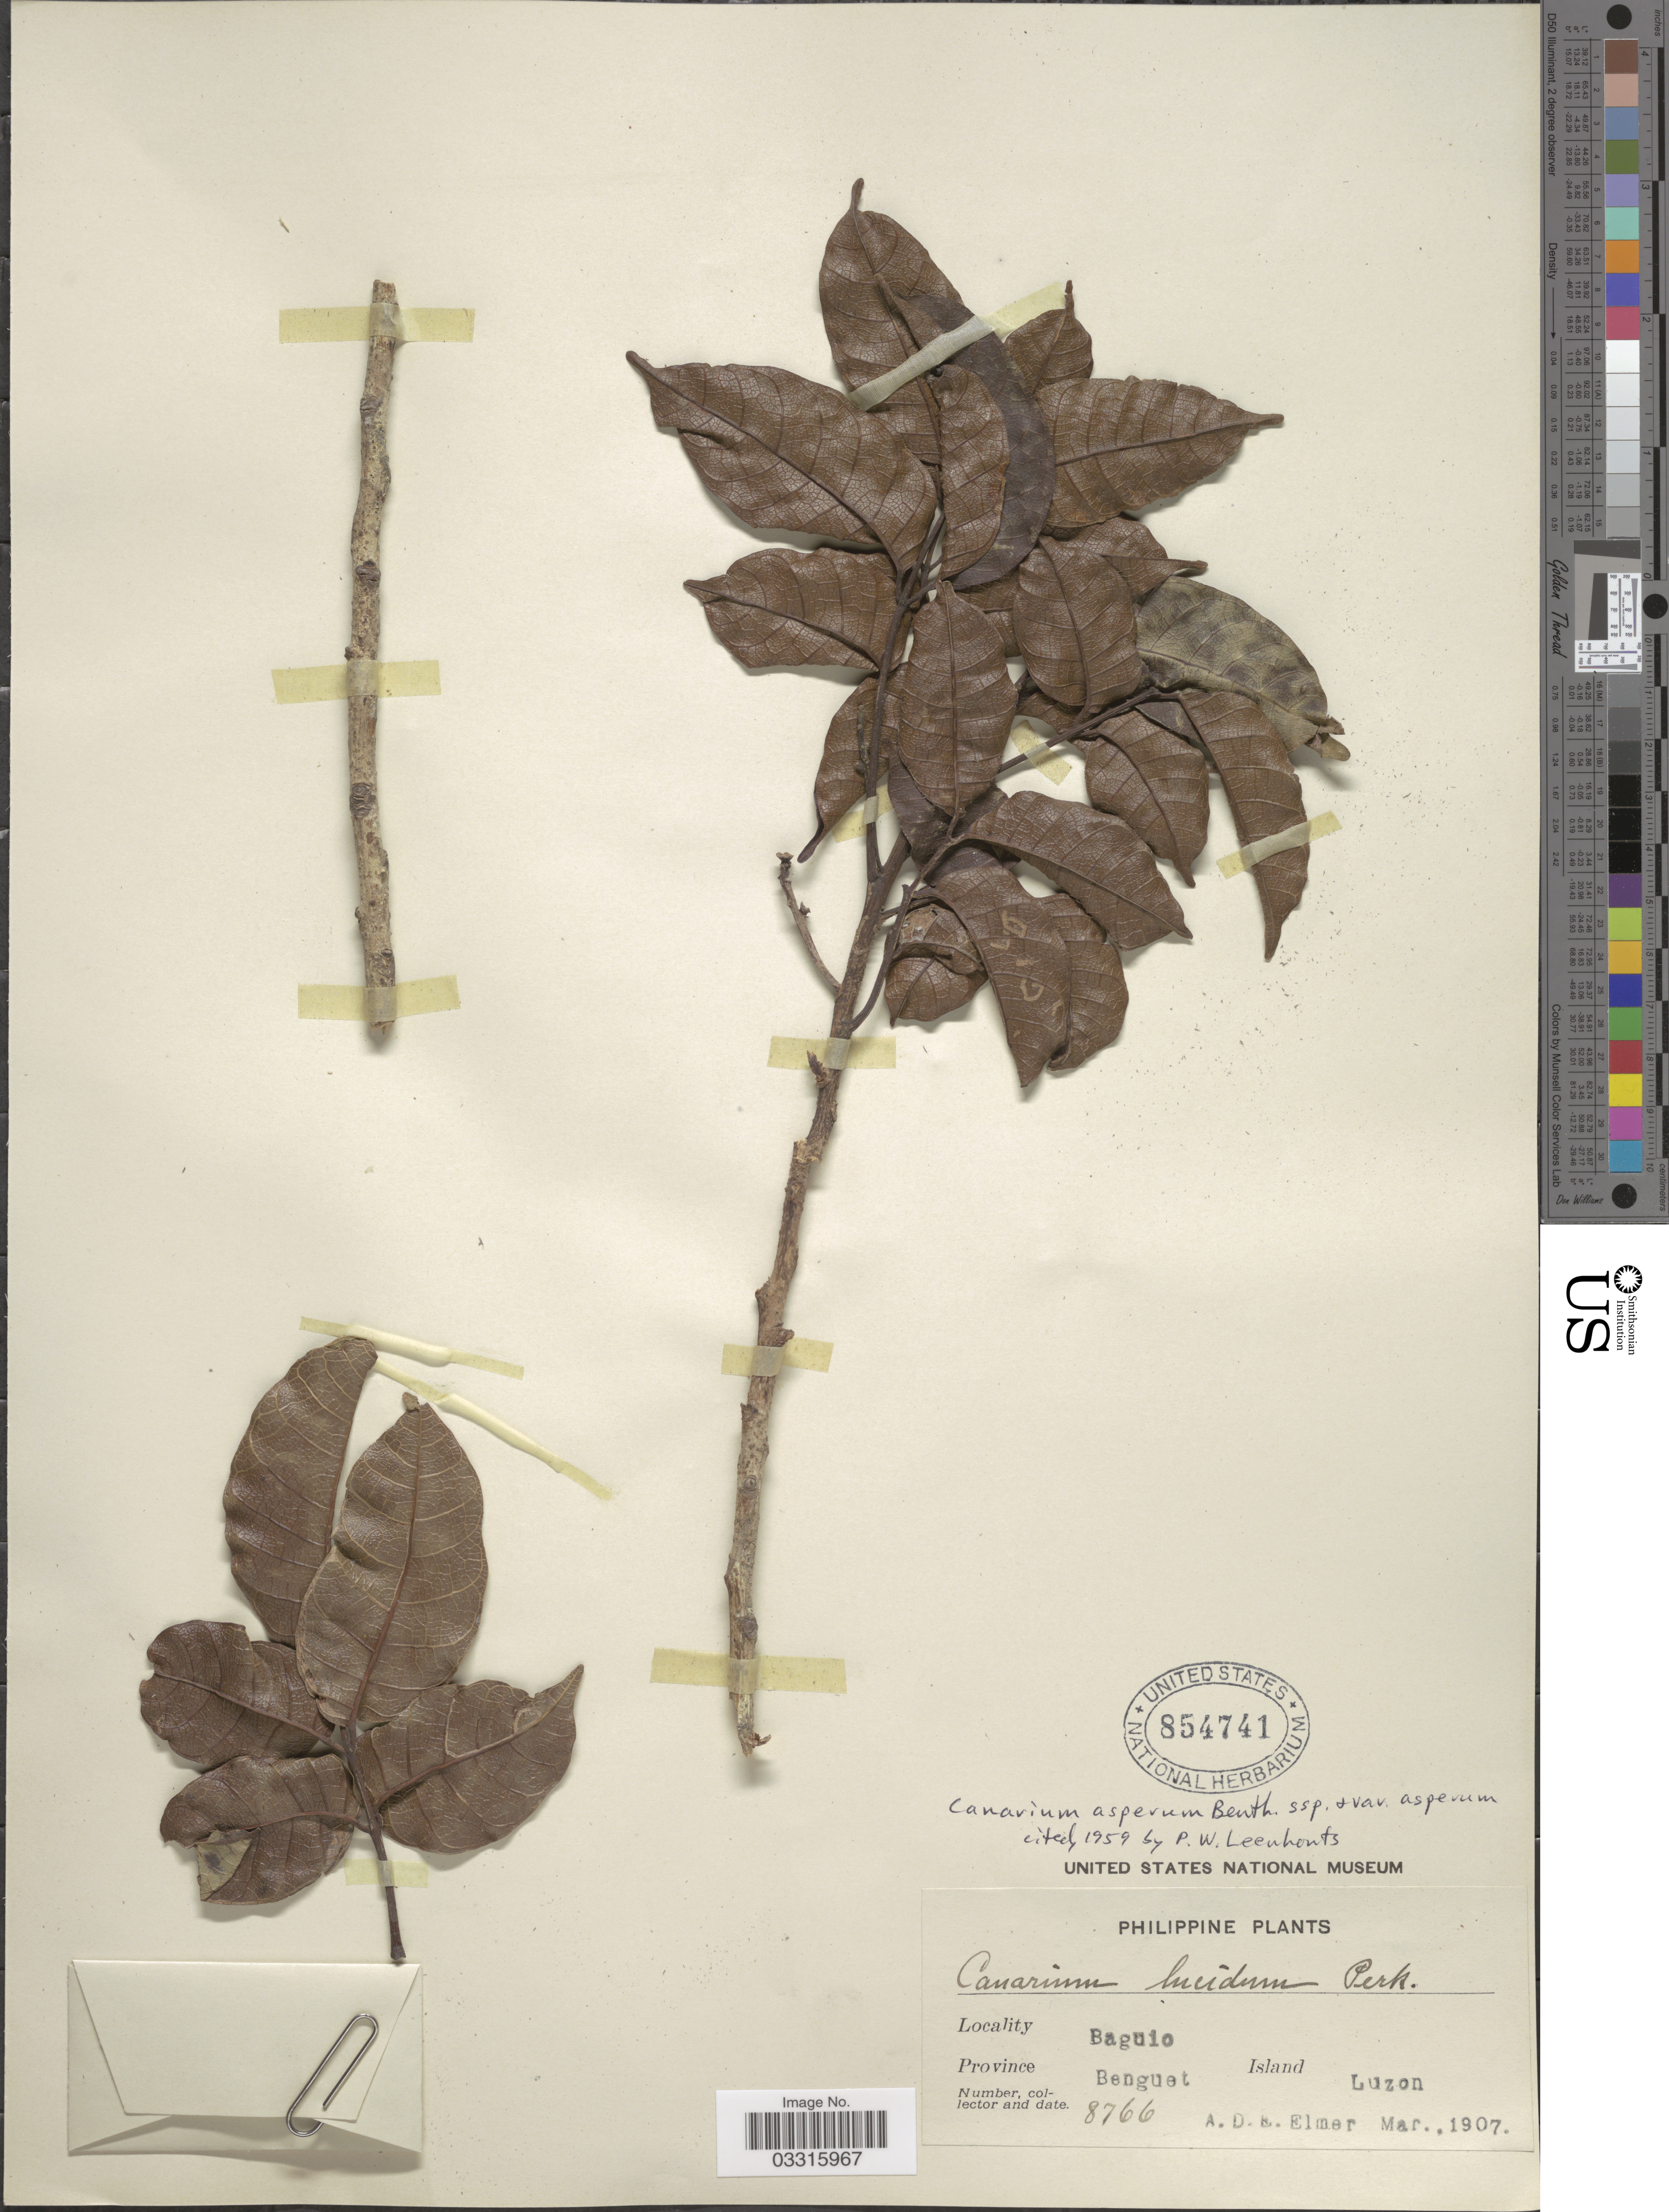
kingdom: Plantae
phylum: Tracheophyta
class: Magnoliopsida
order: Sapindales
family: Burseraceae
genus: Canarium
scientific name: Canarium asperum subsp. asperum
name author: Benth.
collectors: A. D. E. Elmer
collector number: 8766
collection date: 1907-03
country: Philippines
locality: Baguio, Province Benguet. Island Luzon.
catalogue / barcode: US 854741